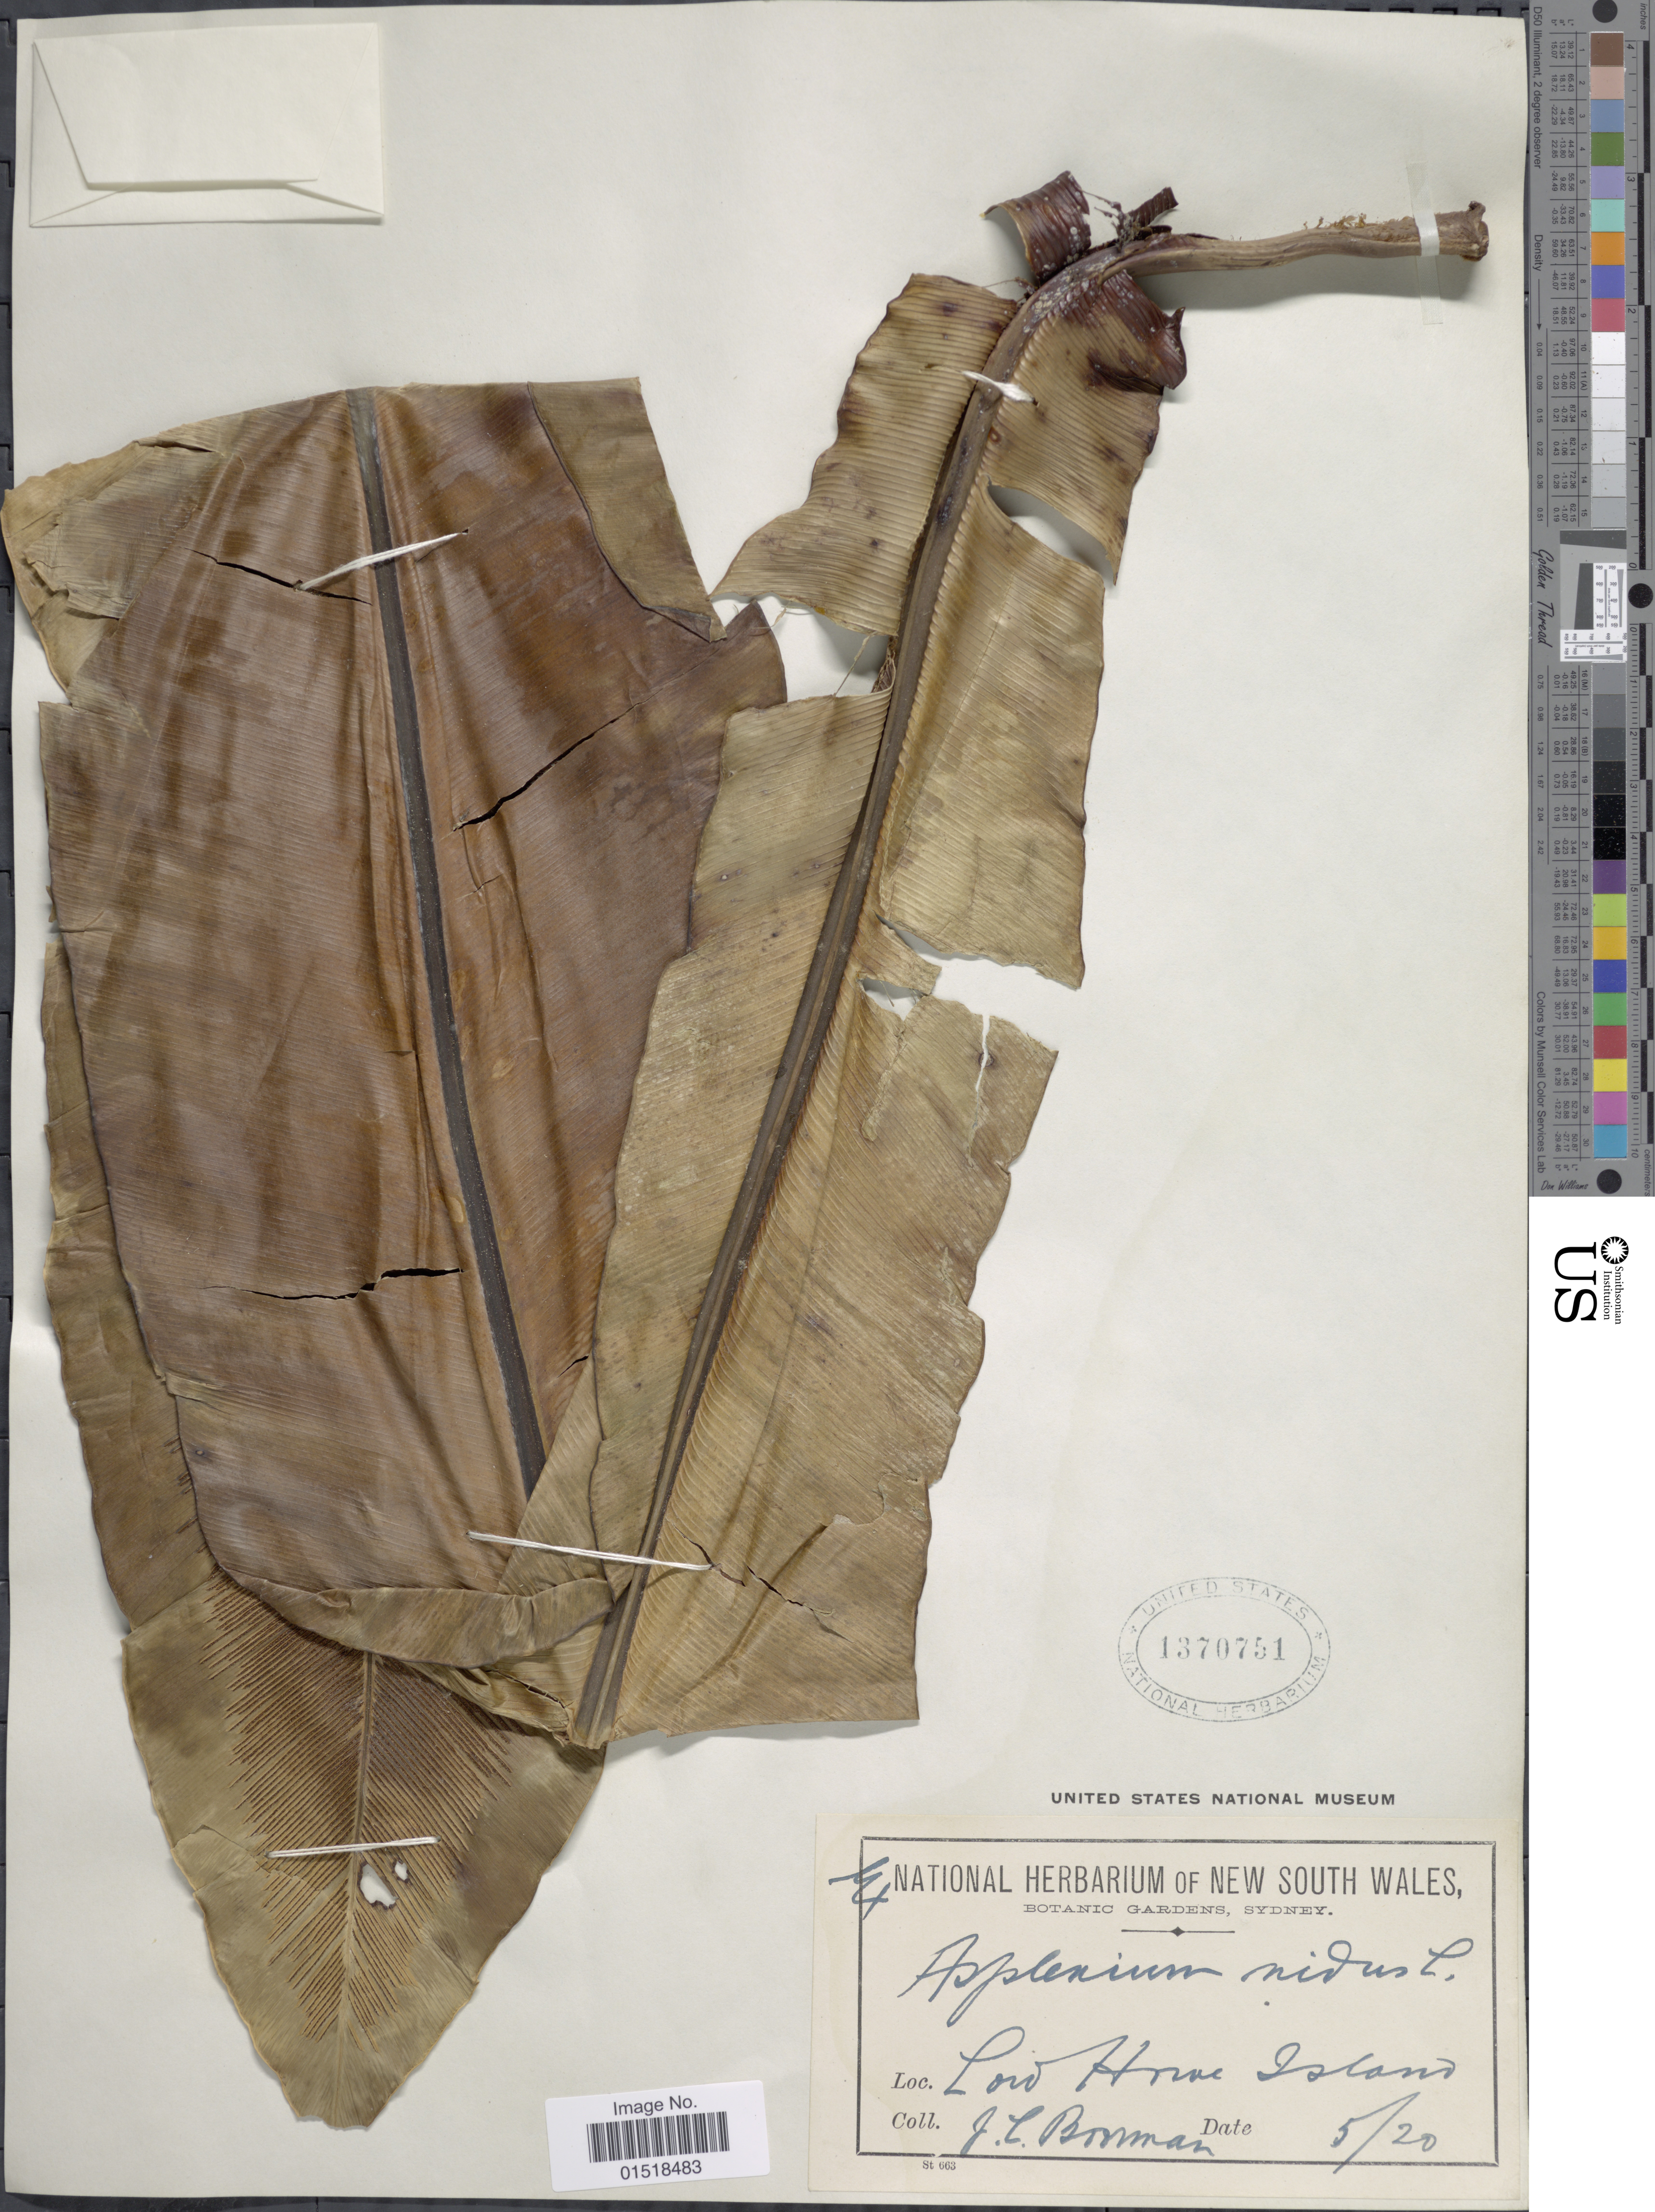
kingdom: Plantae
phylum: Tracheophyta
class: Polypodiopsida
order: Polypodiales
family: Aspleniaceae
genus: Asplenium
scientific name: Asplenium nidus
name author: L.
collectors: J. Boorman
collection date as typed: Transcribed d/m/y: /5/20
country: Australia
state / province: New South Wales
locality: Lord Howe Island.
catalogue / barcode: US 1370751